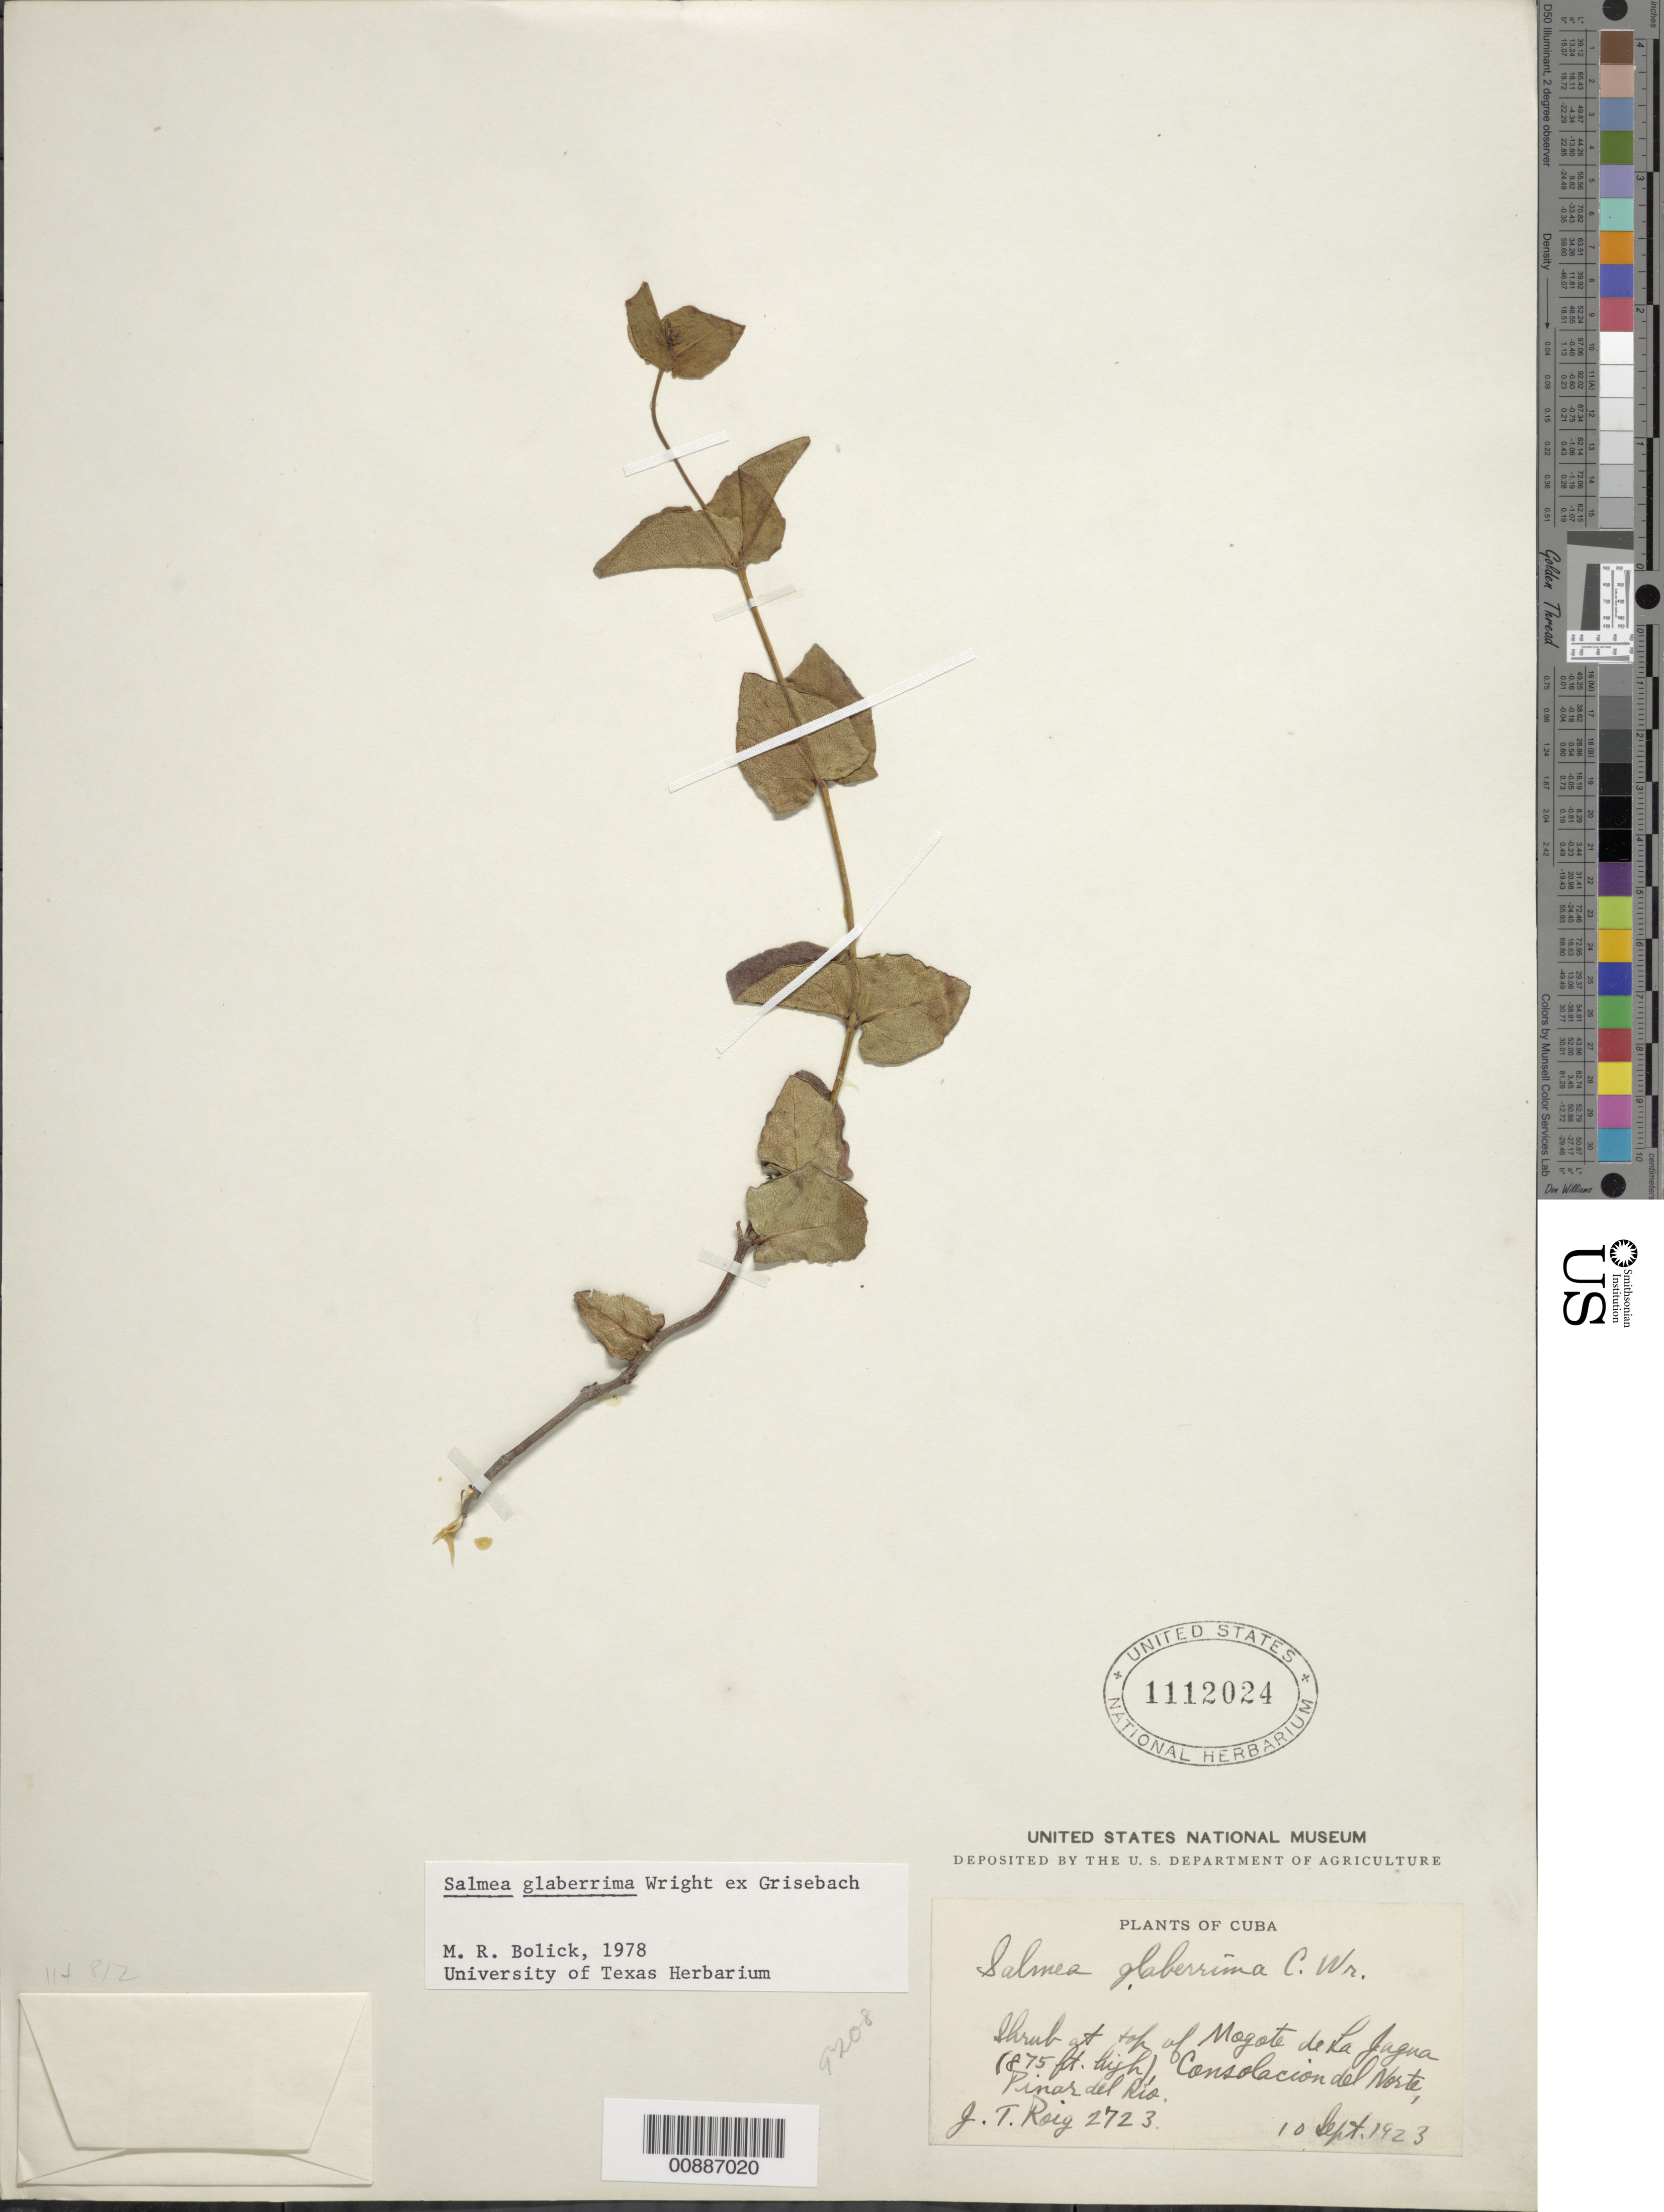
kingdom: Plantae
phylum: Tracheophyta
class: Magnoliopsida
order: Asterales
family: Asteraceae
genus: Salmea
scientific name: Salmea glaberrima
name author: C. Wright ex Griseb.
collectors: J. Roig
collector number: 2723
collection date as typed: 10 Sep 1923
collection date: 1923-09-10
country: Cuba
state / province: Pinar del Río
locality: Mogote de La Jajua. Consolacion del Norte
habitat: At top of mogote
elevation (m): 267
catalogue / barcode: US 1112024